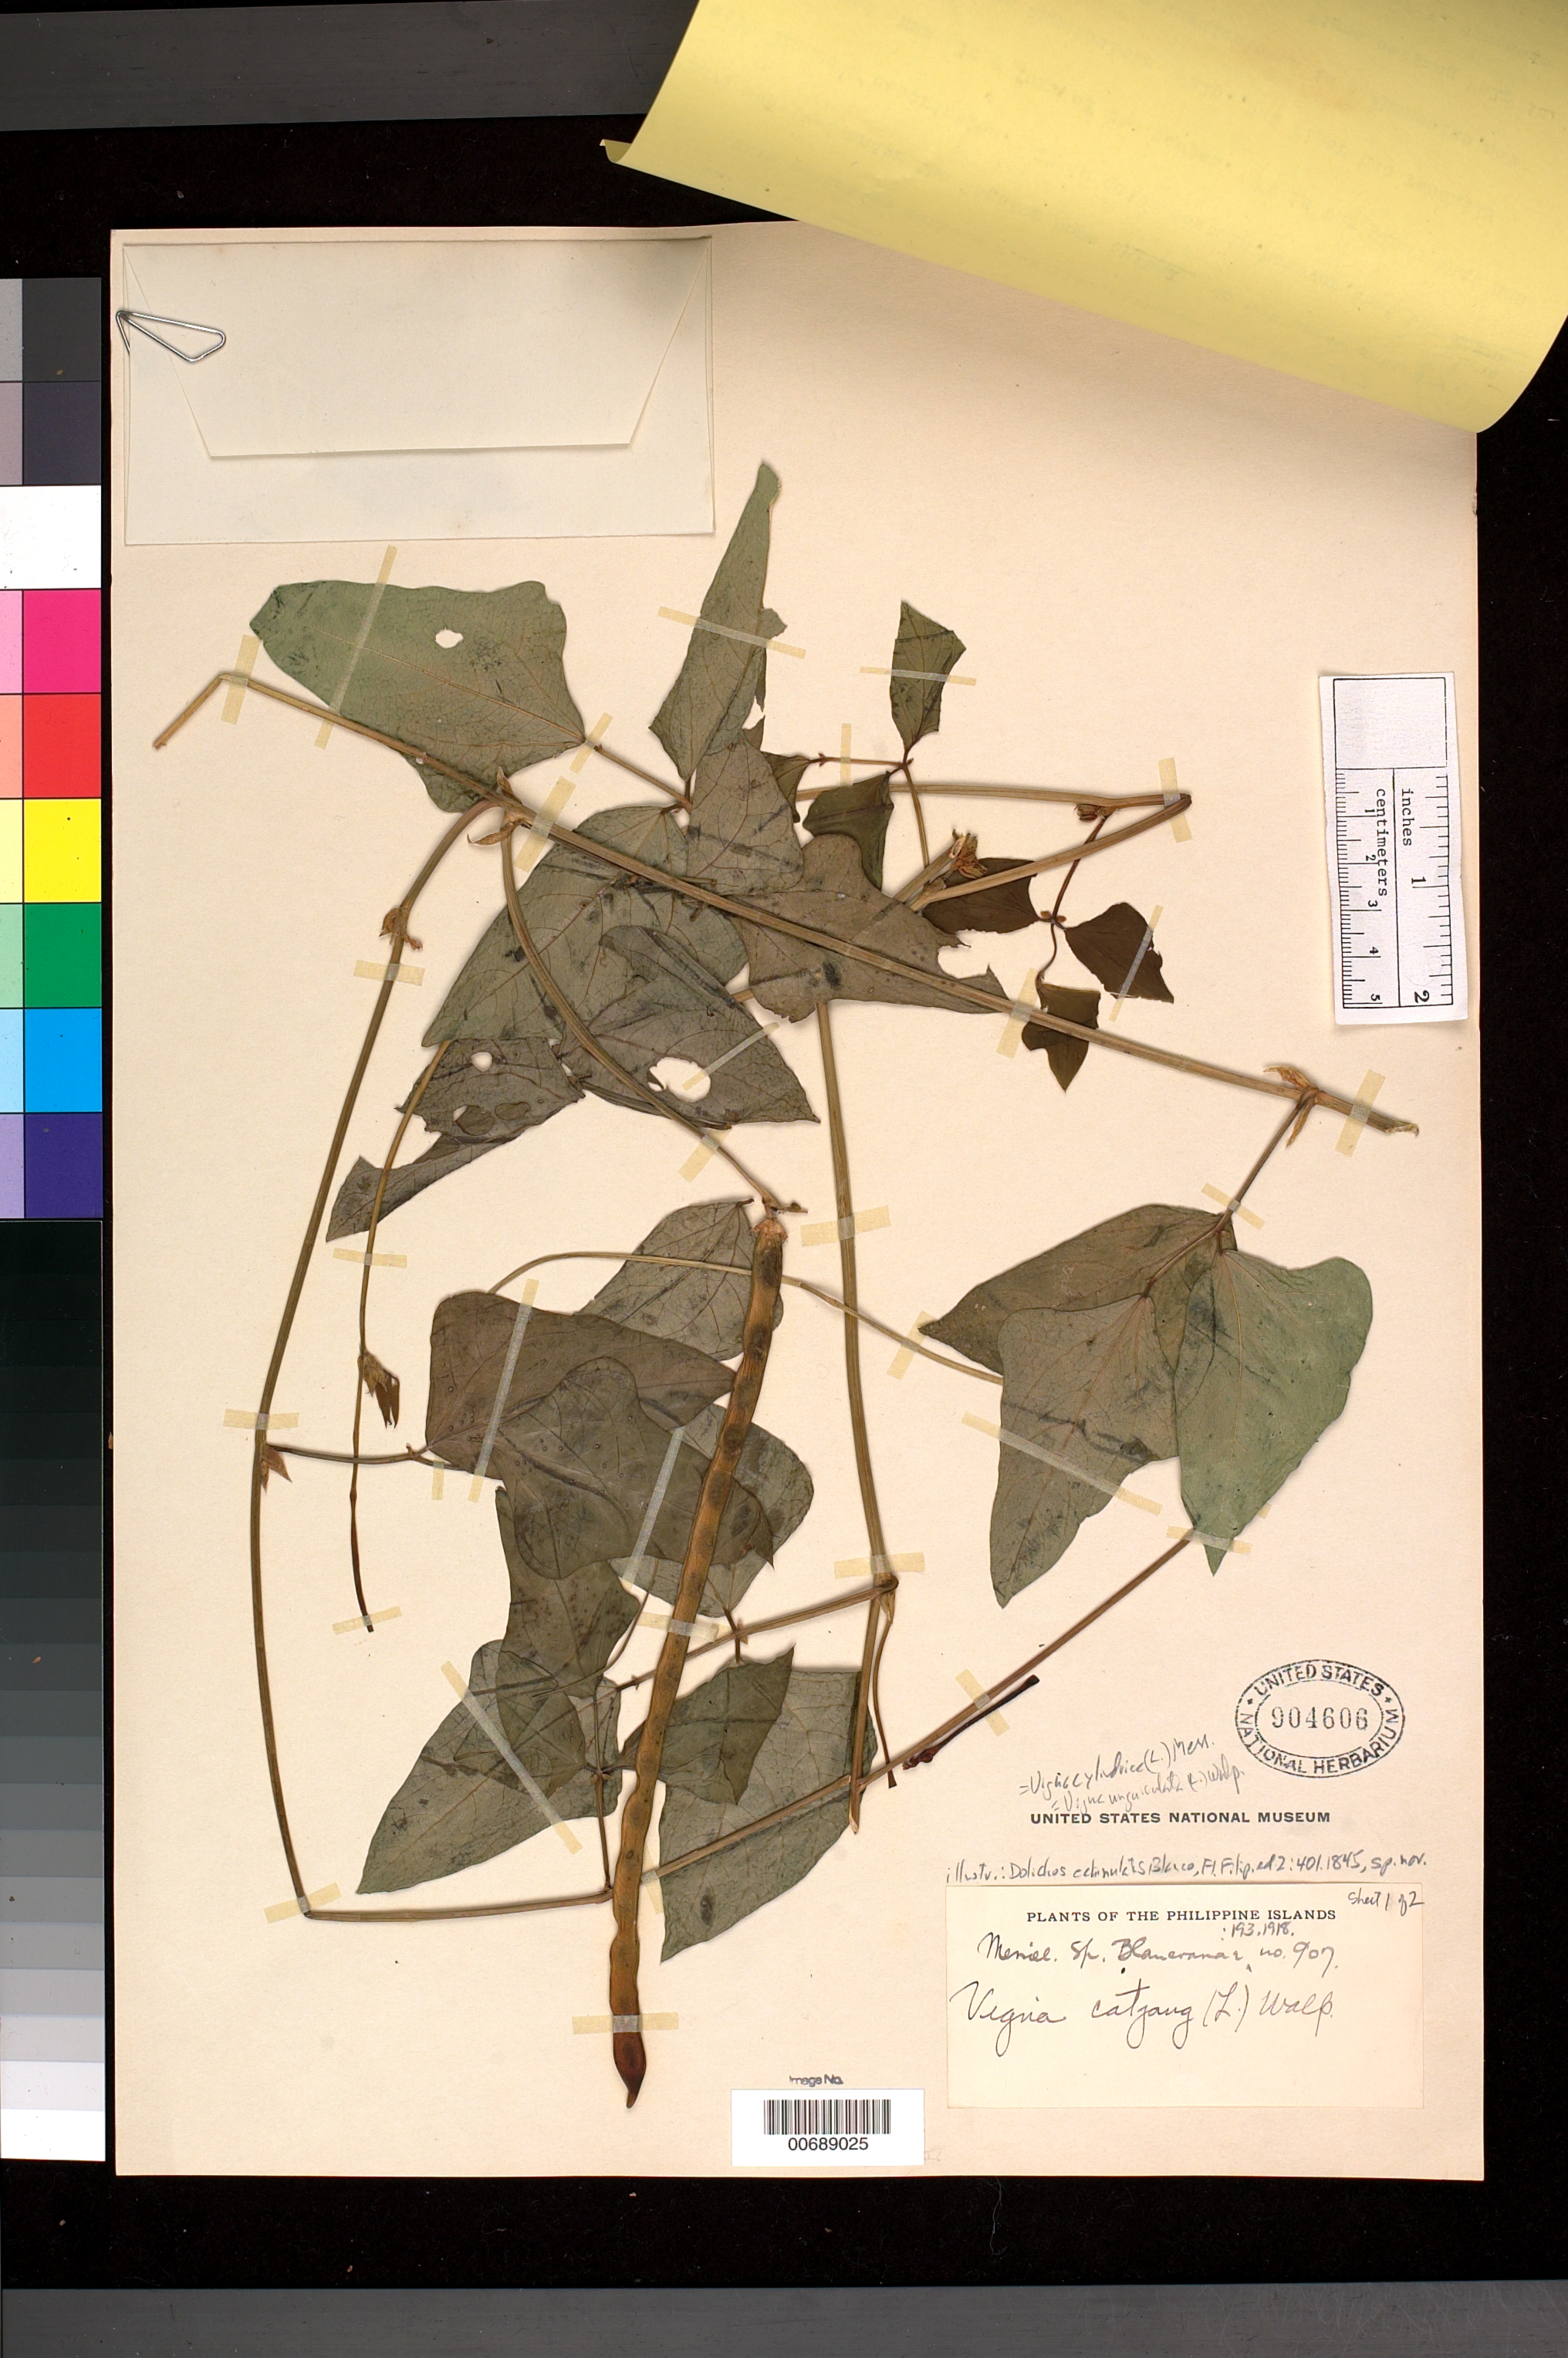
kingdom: Plantae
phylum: Tracheophyta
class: Magnoliopsida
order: Fabales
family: Fabaceae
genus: Vigna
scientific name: Vigna unguiculata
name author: (L.) Walp.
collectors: E. D. Merrill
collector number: Sp. Blancoan. 0907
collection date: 1915-03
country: Philippines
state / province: Calabarzon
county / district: Rizal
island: Luzon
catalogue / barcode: US 904606